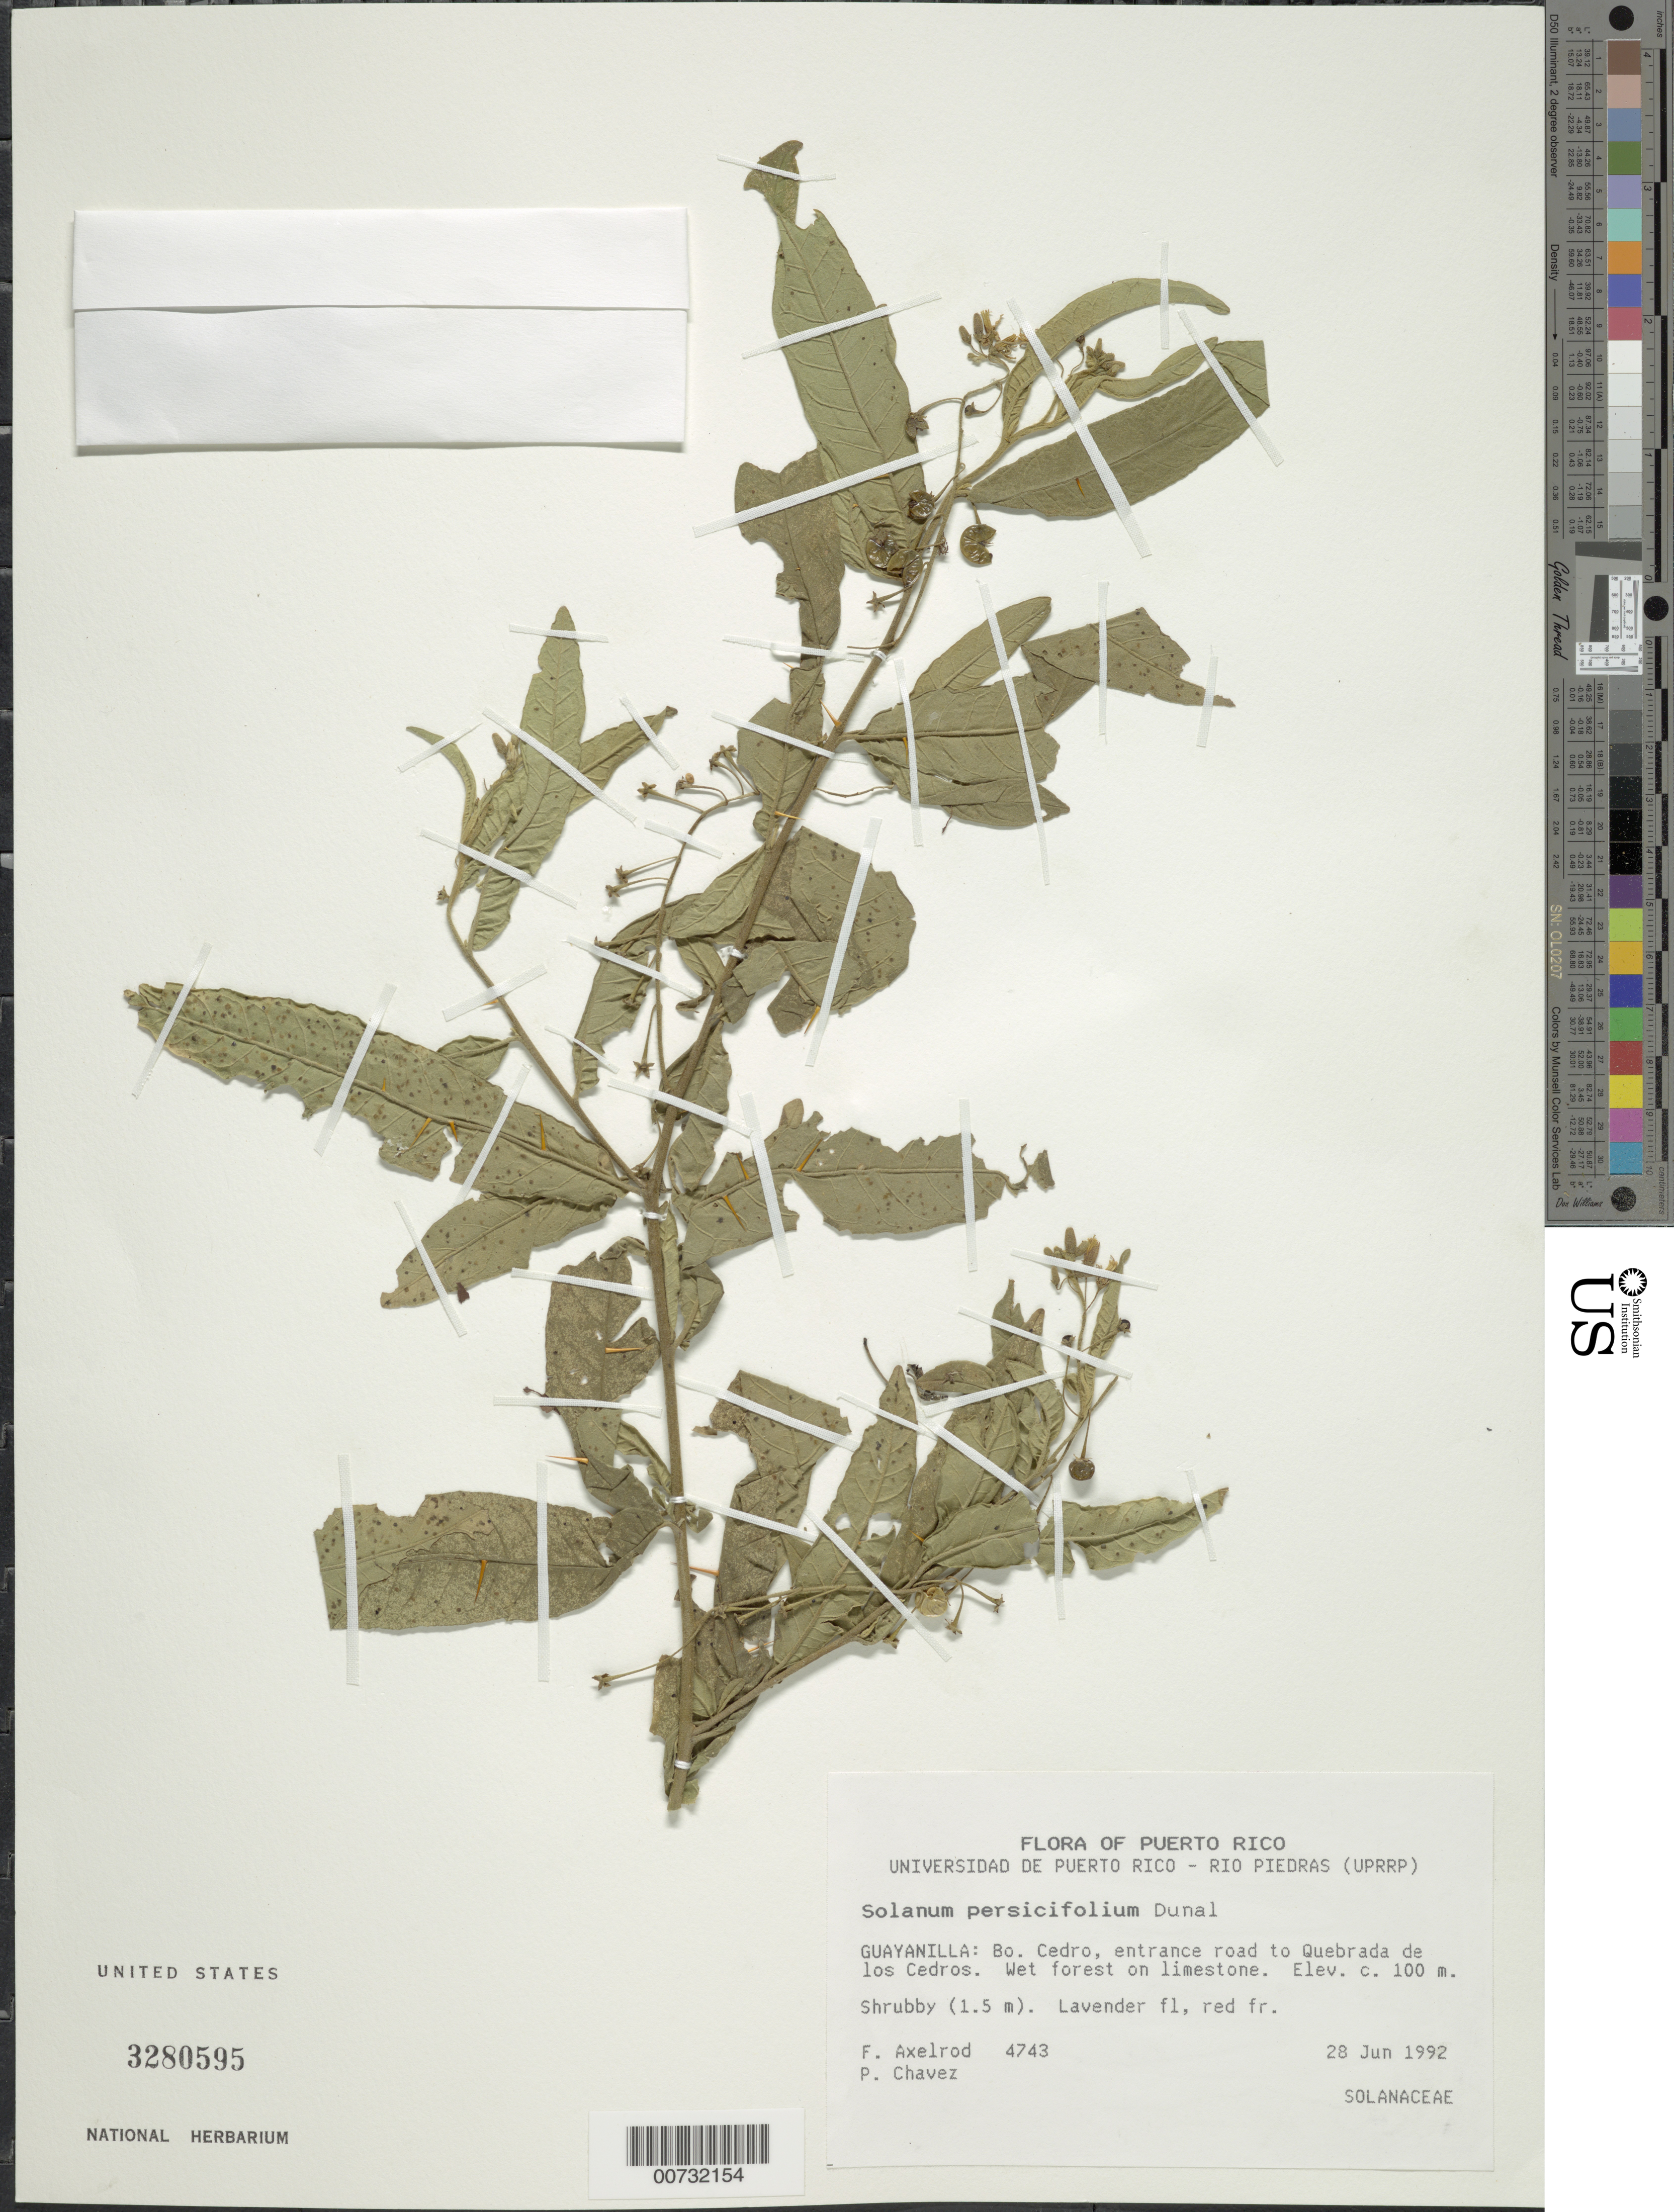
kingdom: Plantae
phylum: Tracheophyta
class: Magnoliopsida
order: Solanales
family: Solanaceae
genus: Solanum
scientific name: Solanum bahamense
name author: L.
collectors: F. S. Axelrod & P. Chavez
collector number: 4743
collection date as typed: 28 Jun 1992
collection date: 1992-06-28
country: Puerto Rico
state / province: Guayanilla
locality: Guayanilla: Bo. Cedro, trail through Quebrada de los Cedros.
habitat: Wet forest on limestone.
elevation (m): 100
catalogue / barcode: US 3280595